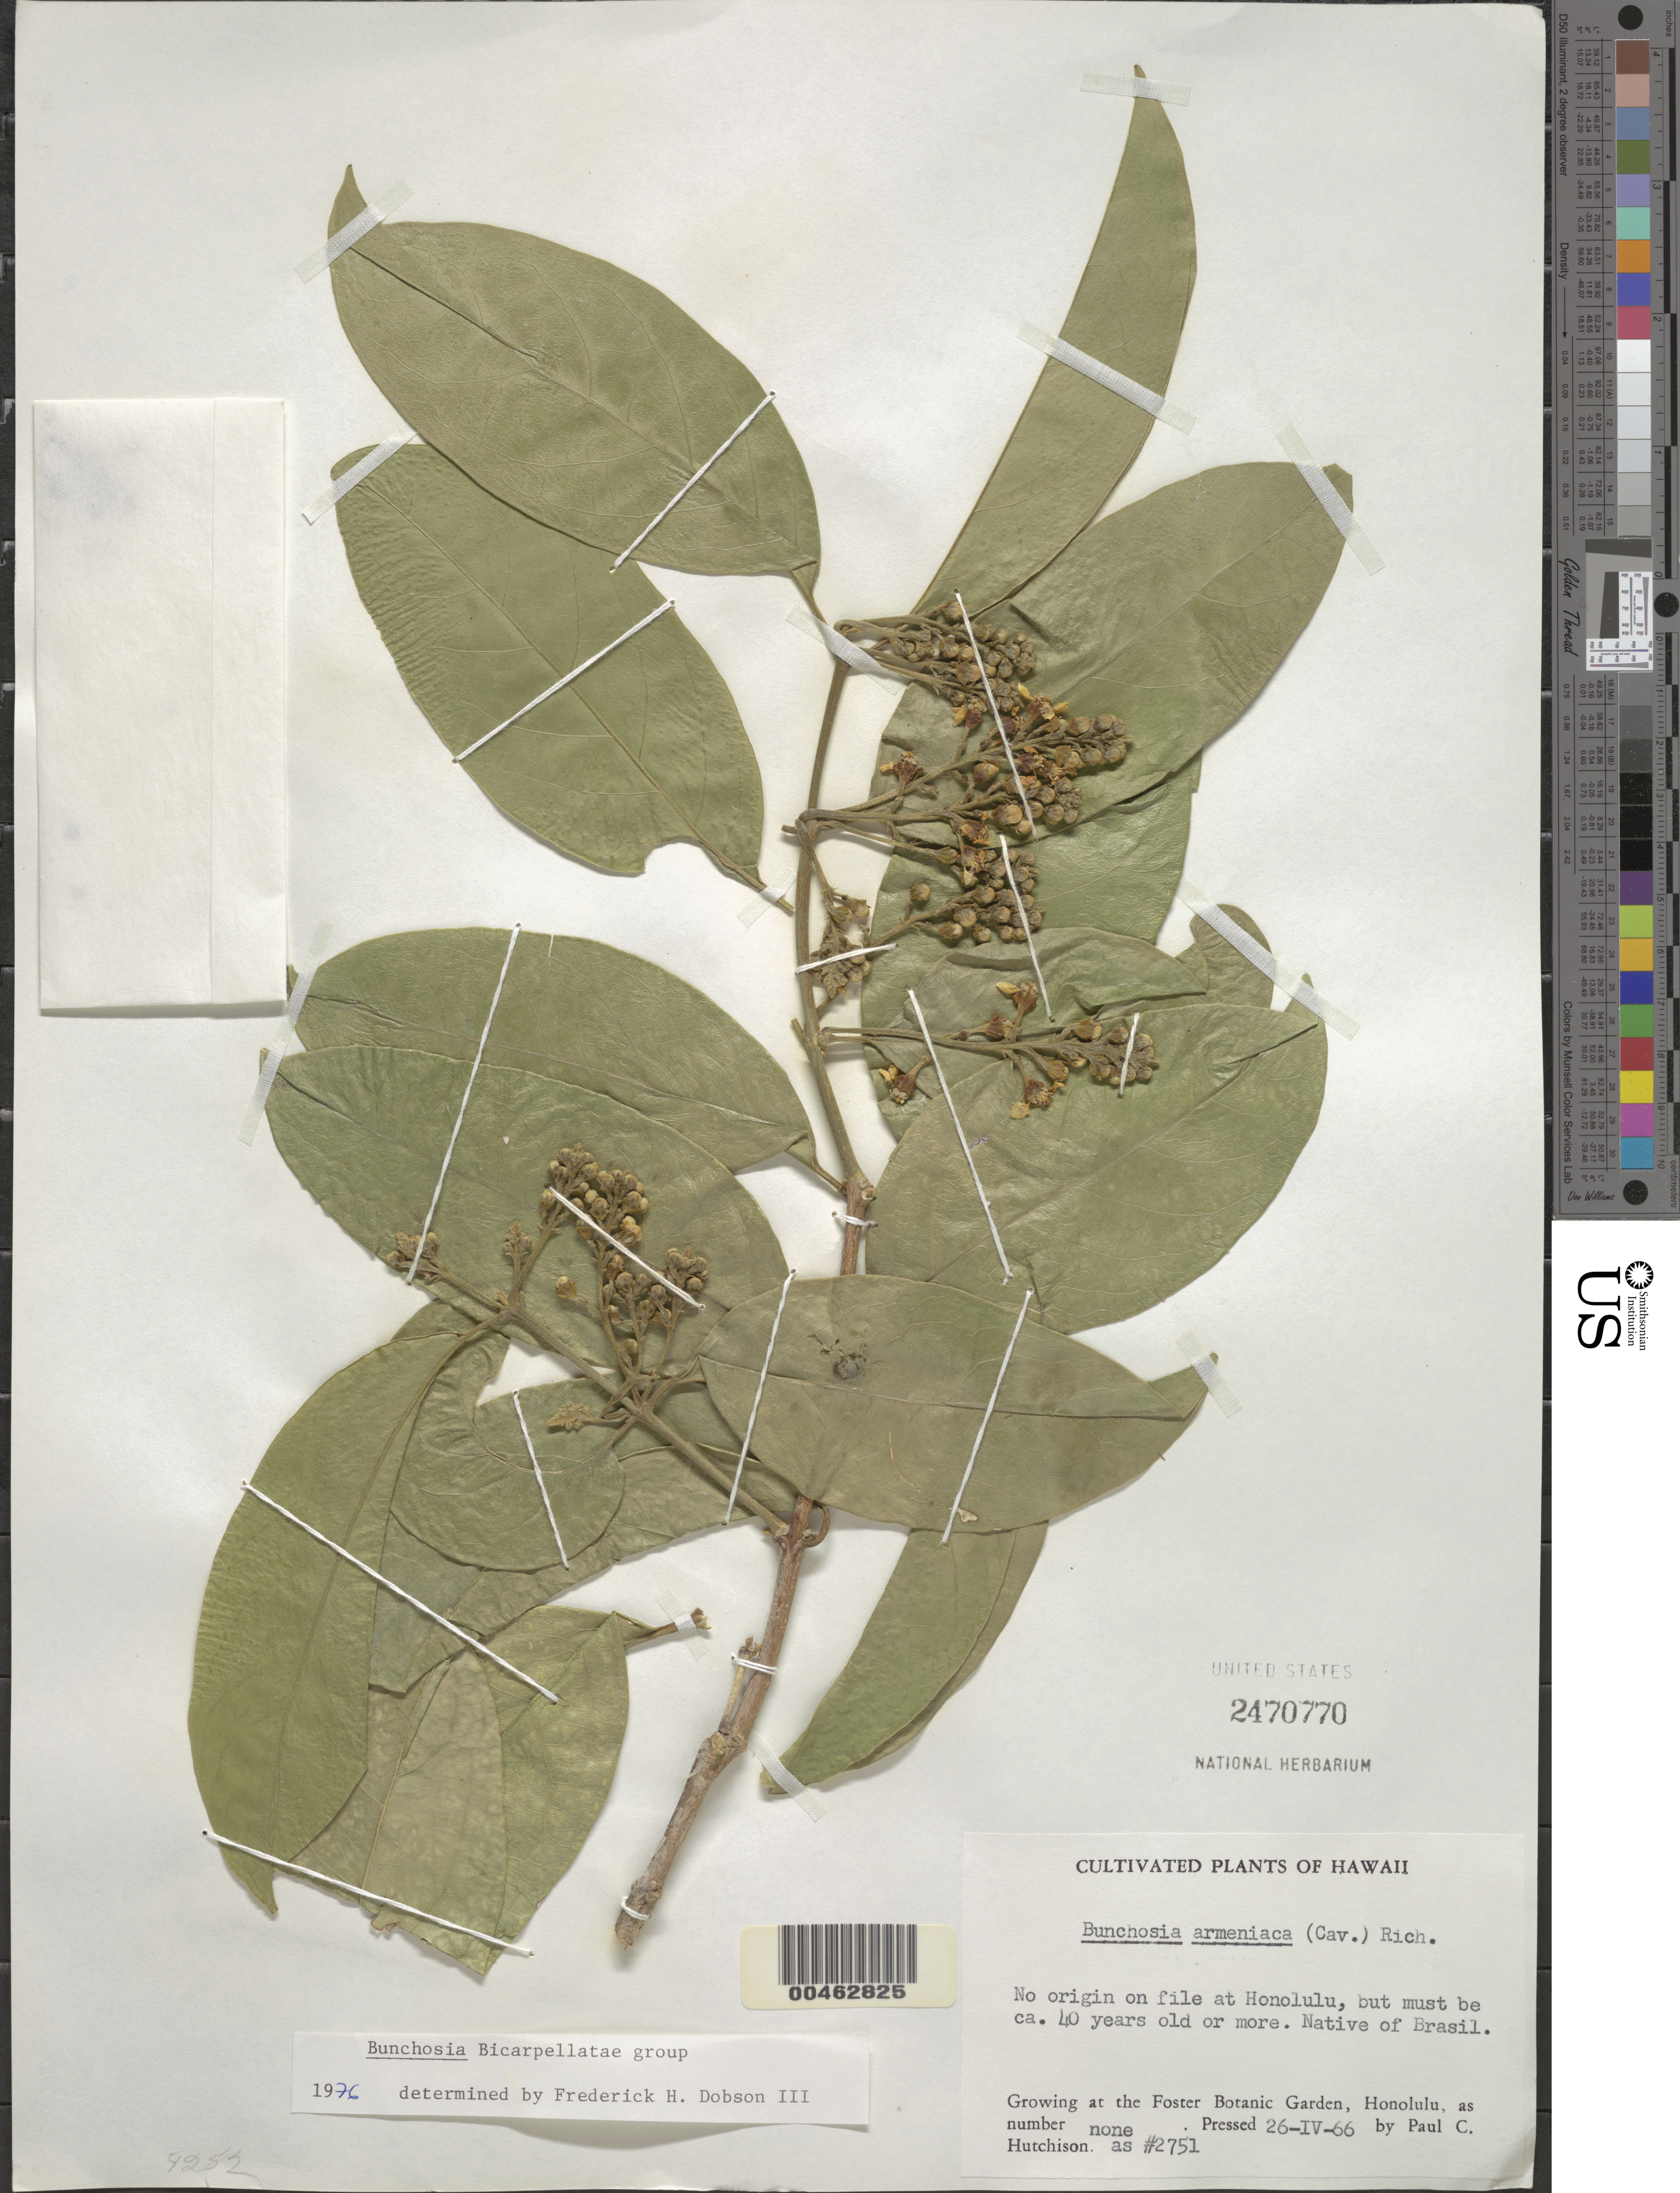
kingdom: Plantae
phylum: Tracheophyta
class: Magnoliopsida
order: Malpighiales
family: Malpighiaceae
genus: Bunchosia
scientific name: Bunchosia armeniaca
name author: (Cav.) DC.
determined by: Dobson, Frederick H.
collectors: P. C. Hutchison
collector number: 2751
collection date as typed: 26 Apr 1966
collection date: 1966-04-26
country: United States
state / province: Hawaii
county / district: Honolulu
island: Oahu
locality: Honolulu, at the Foster Botanic Garden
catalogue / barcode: US 2470770